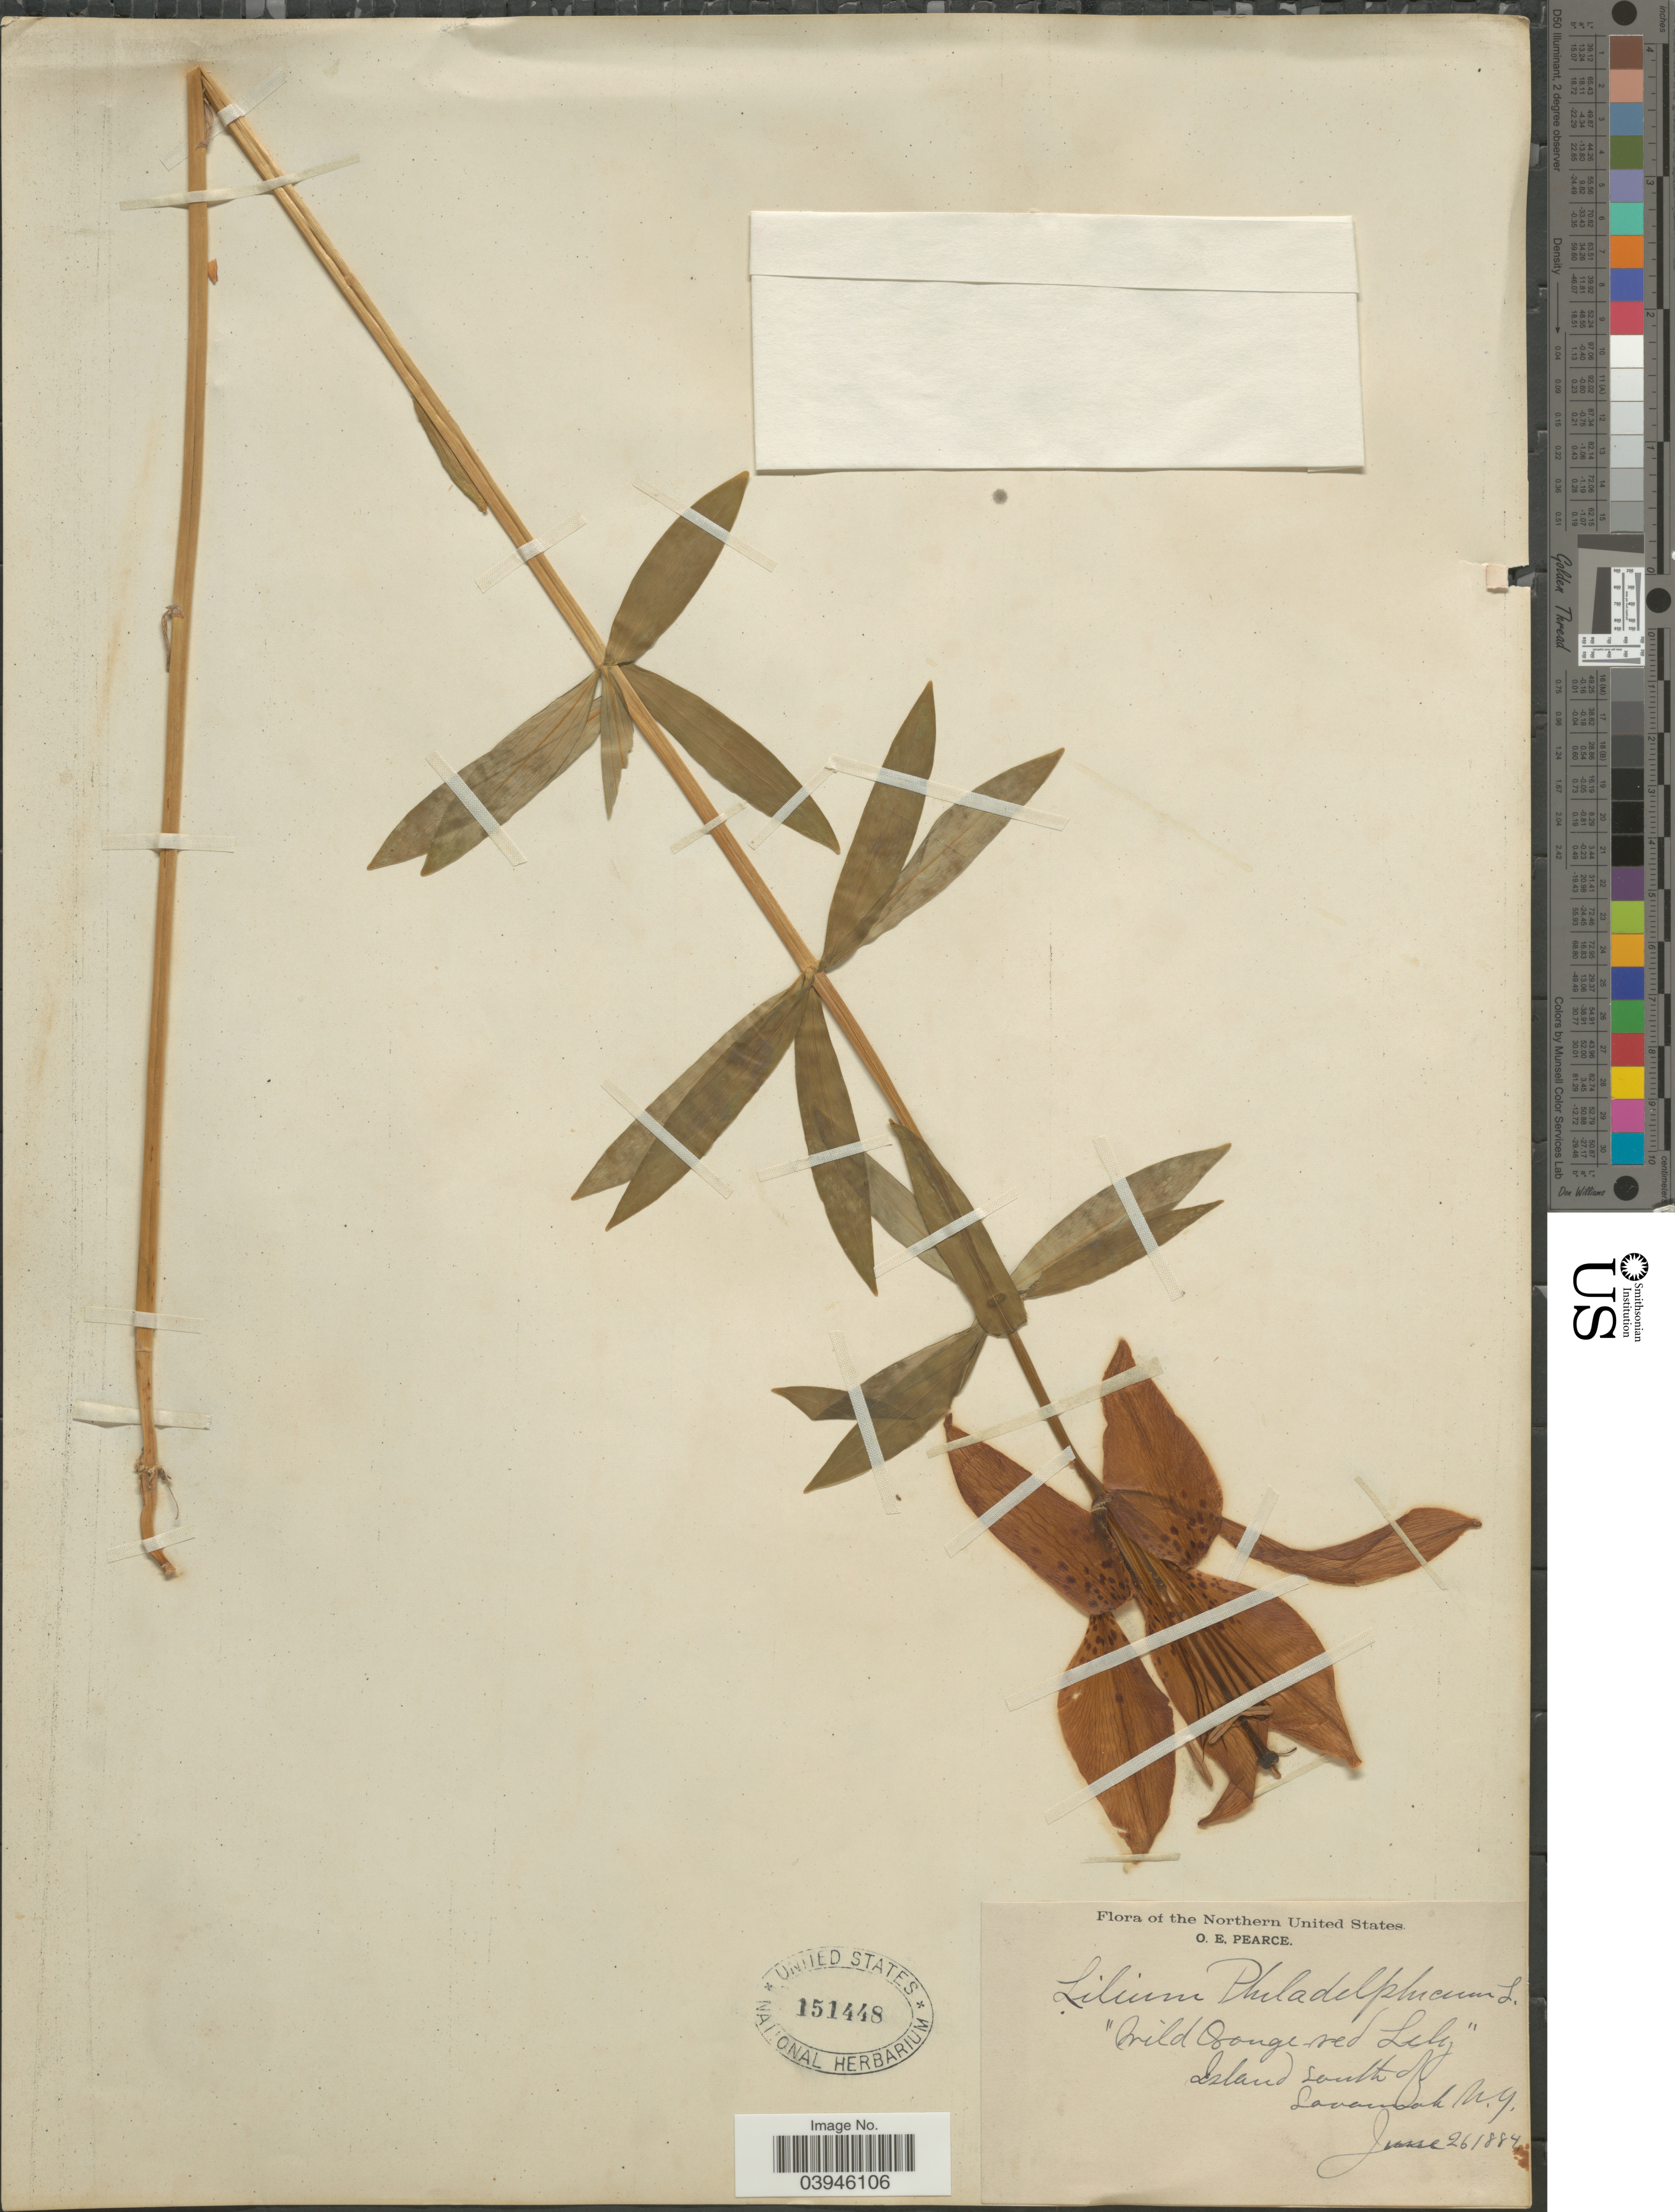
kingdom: Plantae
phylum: Tracheophyta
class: Liliopsida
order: Liliales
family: Liliaceae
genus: Lilium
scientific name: Lilium philadelphicum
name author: L.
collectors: O. E. Pearce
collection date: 1884-06-26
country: United States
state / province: New York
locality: The Northern United States. Island south of Savannah.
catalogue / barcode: US 151448